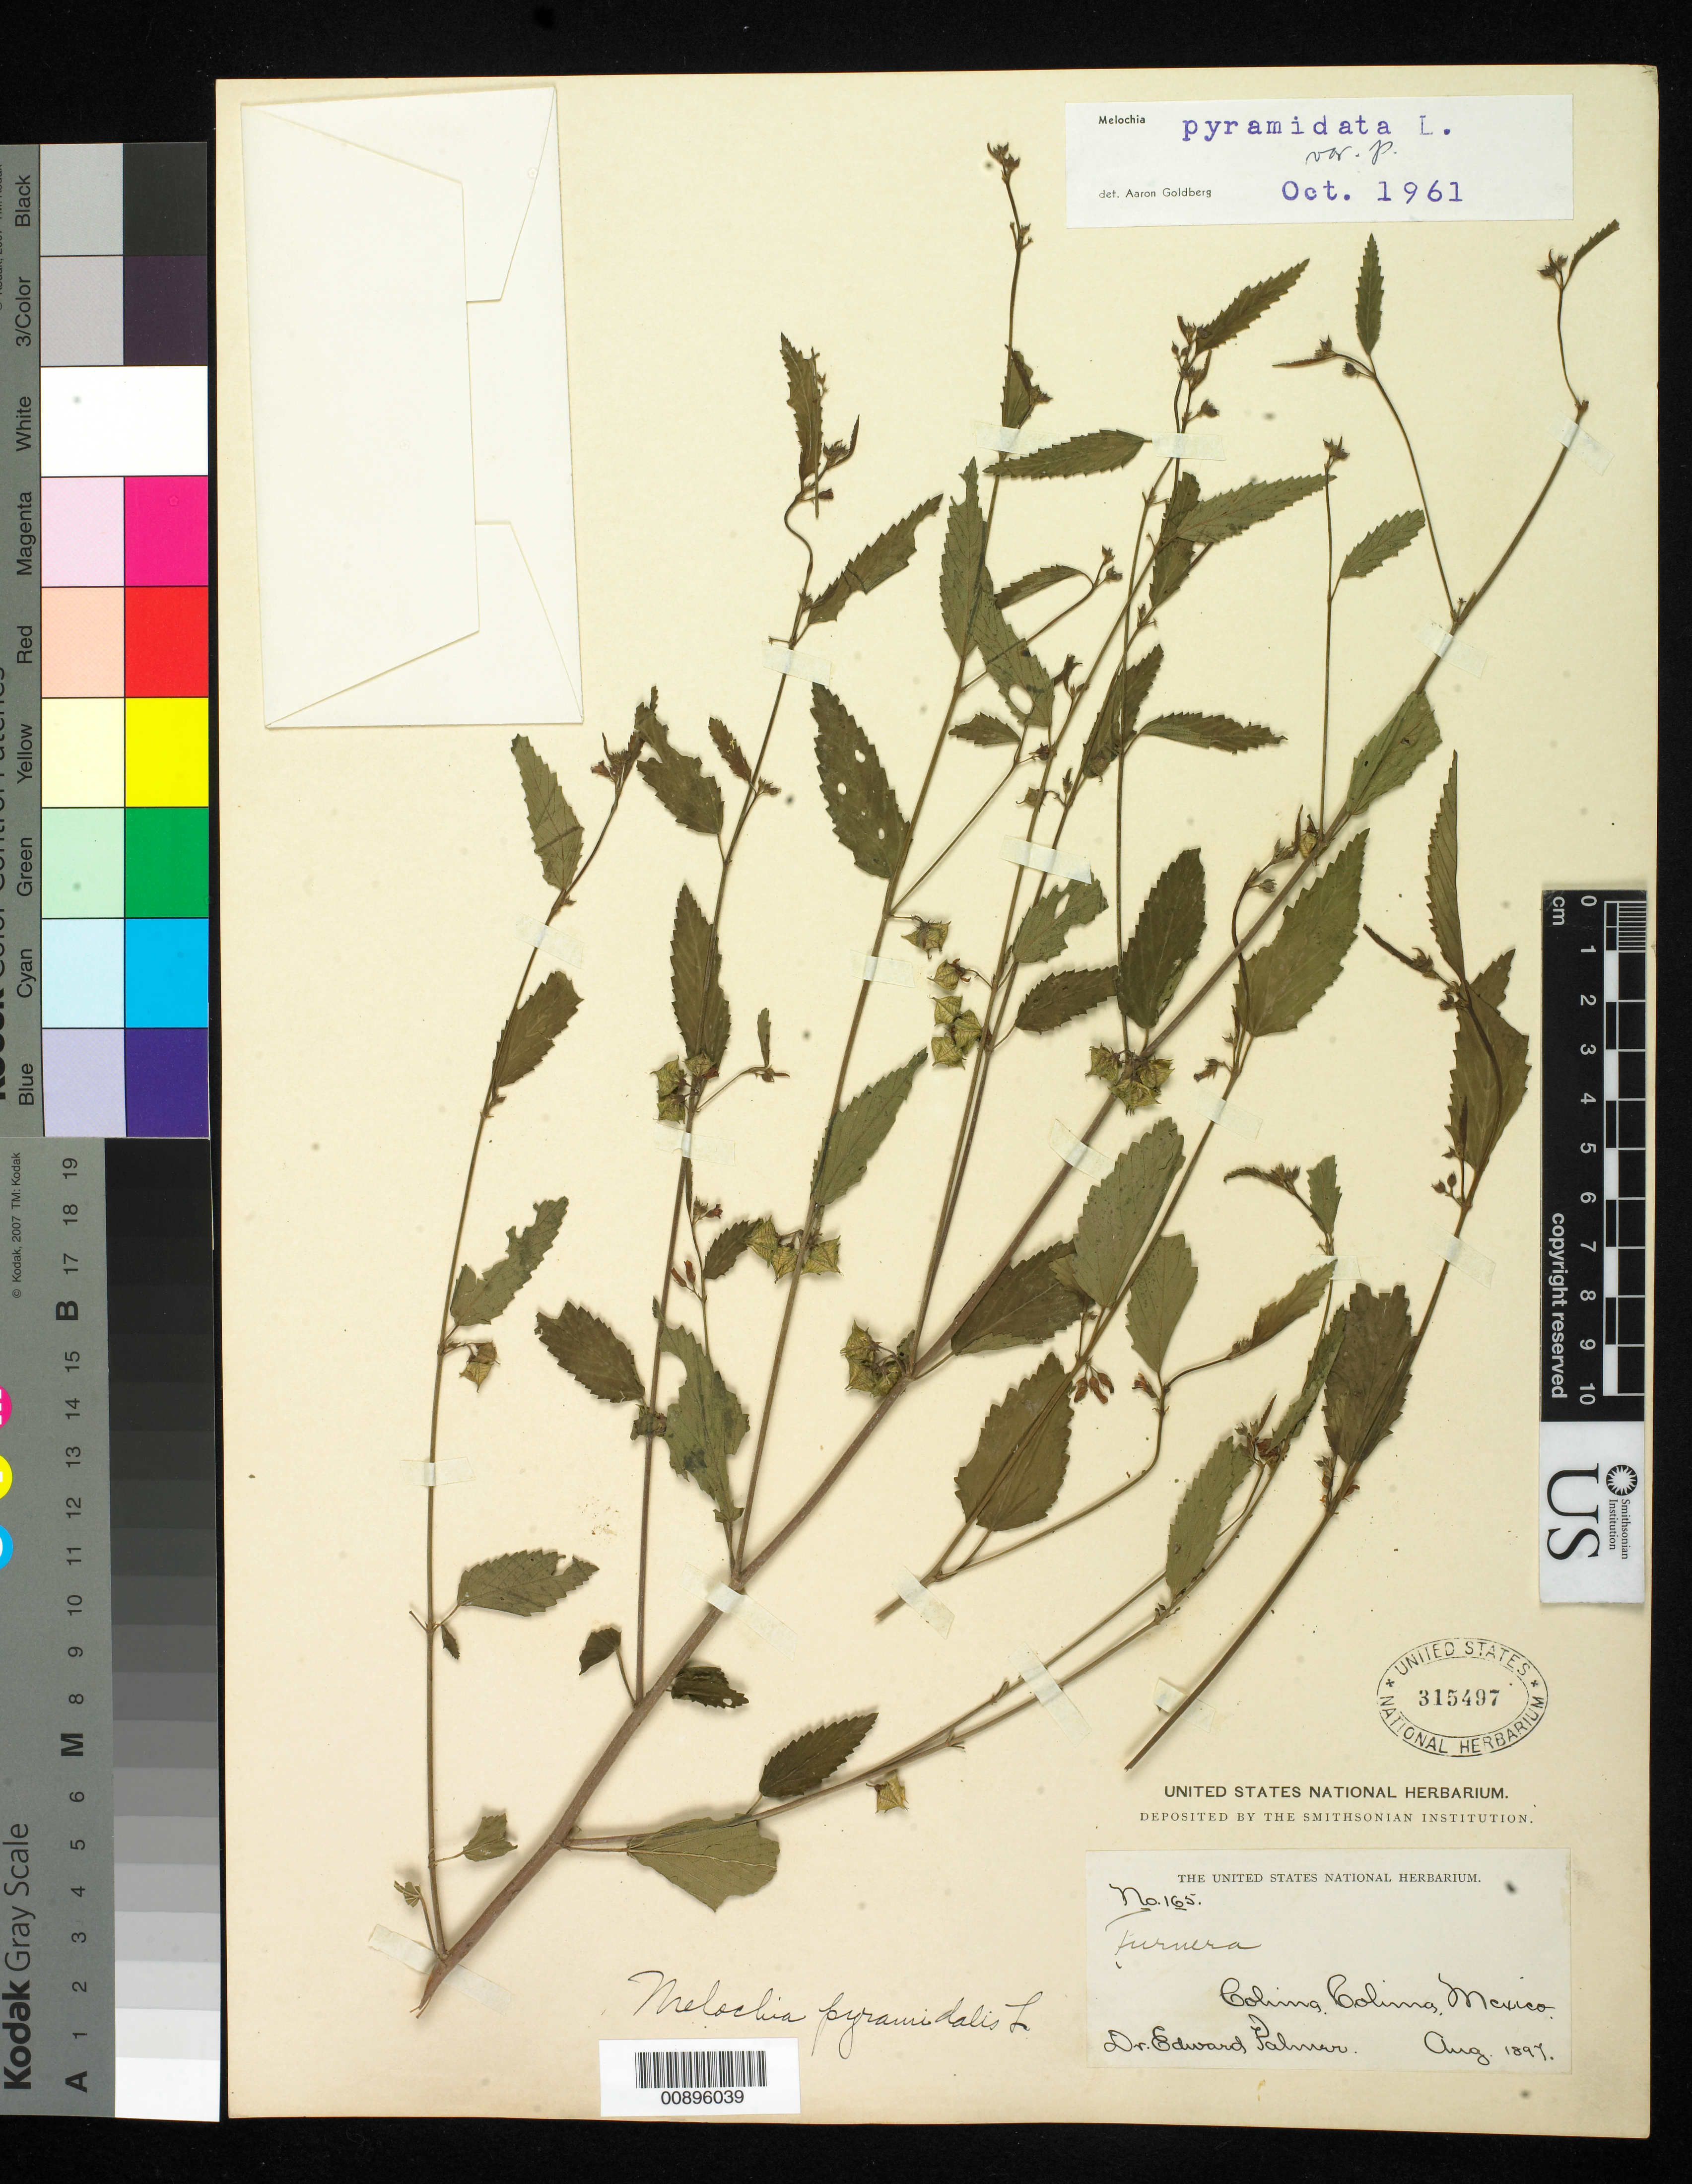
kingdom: Plantae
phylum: Tracheophyta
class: Magnoliopsida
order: Malvales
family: Malvaceae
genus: Melochia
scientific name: Melochia pyramidata var. pyramidata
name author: L.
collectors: E. Palmer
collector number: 165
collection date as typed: Aug 1897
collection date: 1897-08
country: Mexico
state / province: Colima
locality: Colima, Colima.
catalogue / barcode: US 315497